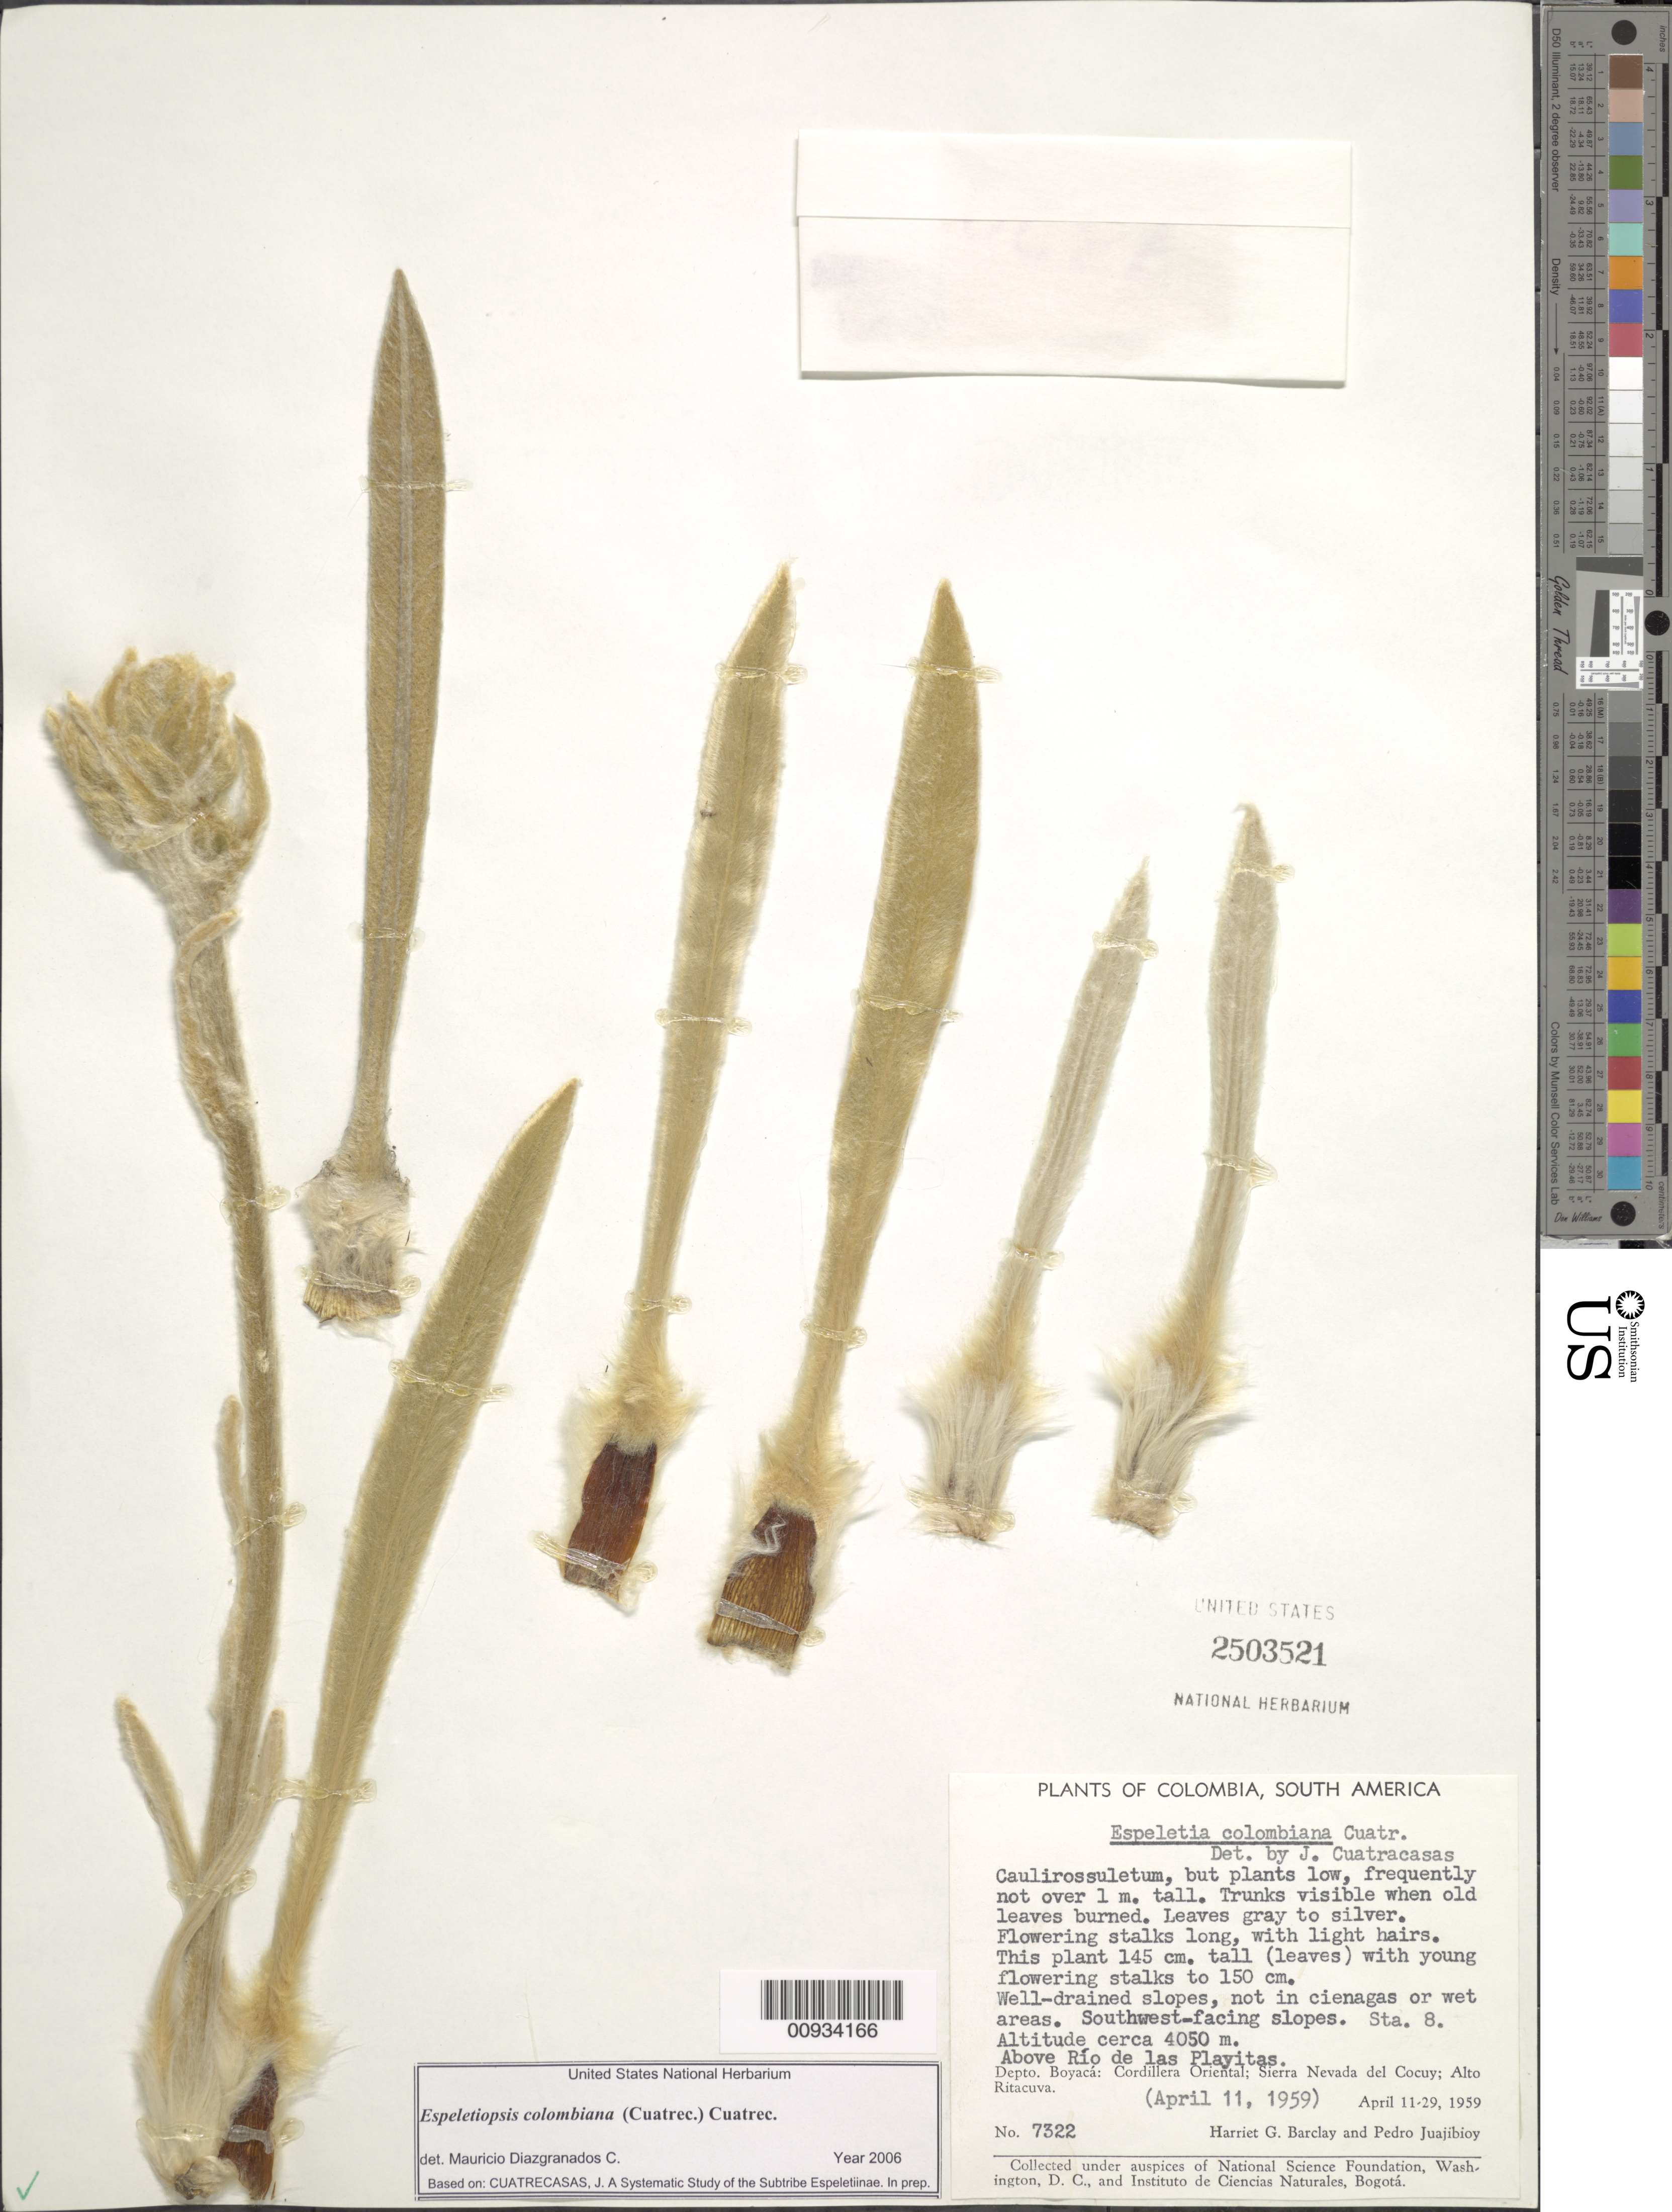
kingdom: Plantae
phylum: Tracheophyta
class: Magnoliopsida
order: Asterales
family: Asteraceae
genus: Espeletiopsis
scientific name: Espeletiopsis colombiana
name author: (Cuatrec.) Cuatrec.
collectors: J. Cuatrecasas & R. Jaramillo M.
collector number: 28741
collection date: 1973-04-05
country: Colombia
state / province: Boyacá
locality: Páramo de Socha. Páramo de Socha-Chita, vertiente oriental en el alto de la divisoria por la carretera de Socha en su ramal a Chita antes de volcar ahacia Chita.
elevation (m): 3470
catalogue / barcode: US 2693215